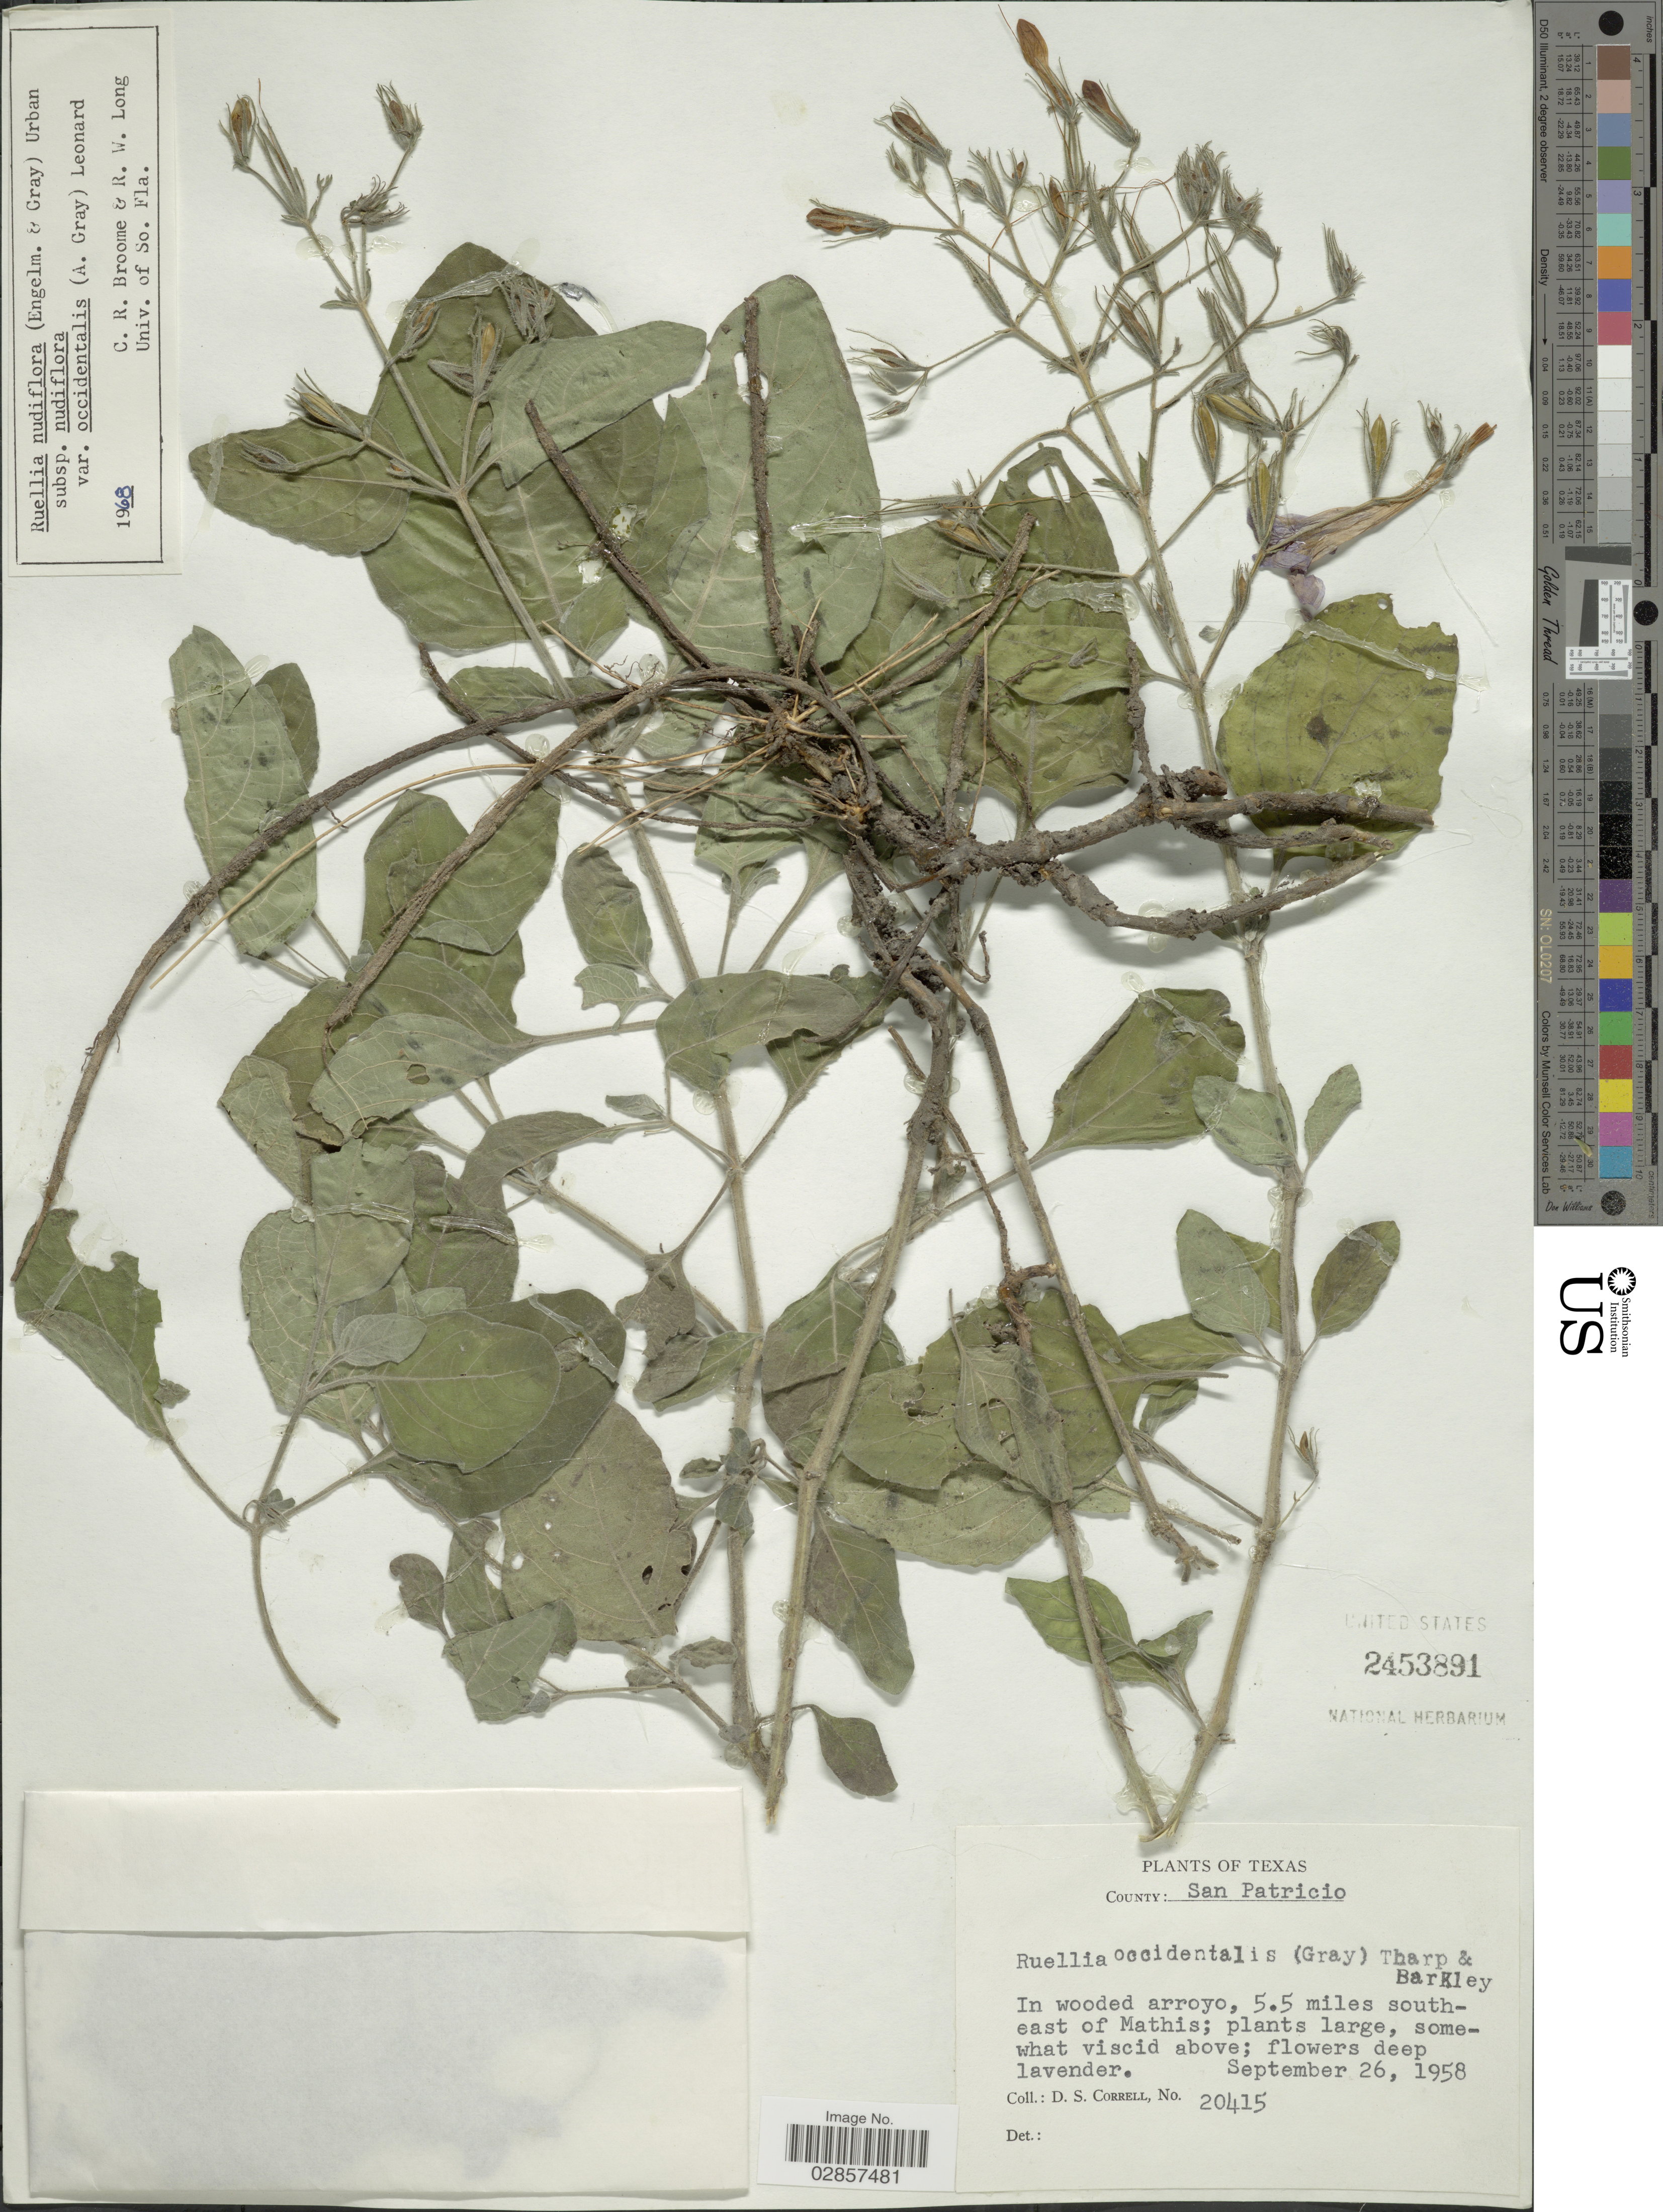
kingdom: Plantae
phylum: Tracheophyta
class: Magnoliopsida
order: Lamiales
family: Acanthaceae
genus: Ruellia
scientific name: Ruellia occidentalis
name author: (A. Gray) Tharp & F.A. Barkley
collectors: D. S. Correll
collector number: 20415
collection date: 1958-09-26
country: United States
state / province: Texas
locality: County: San Patricio, In wooded arroyo, 5.5 miles southeast of Mathis.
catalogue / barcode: US 2453891